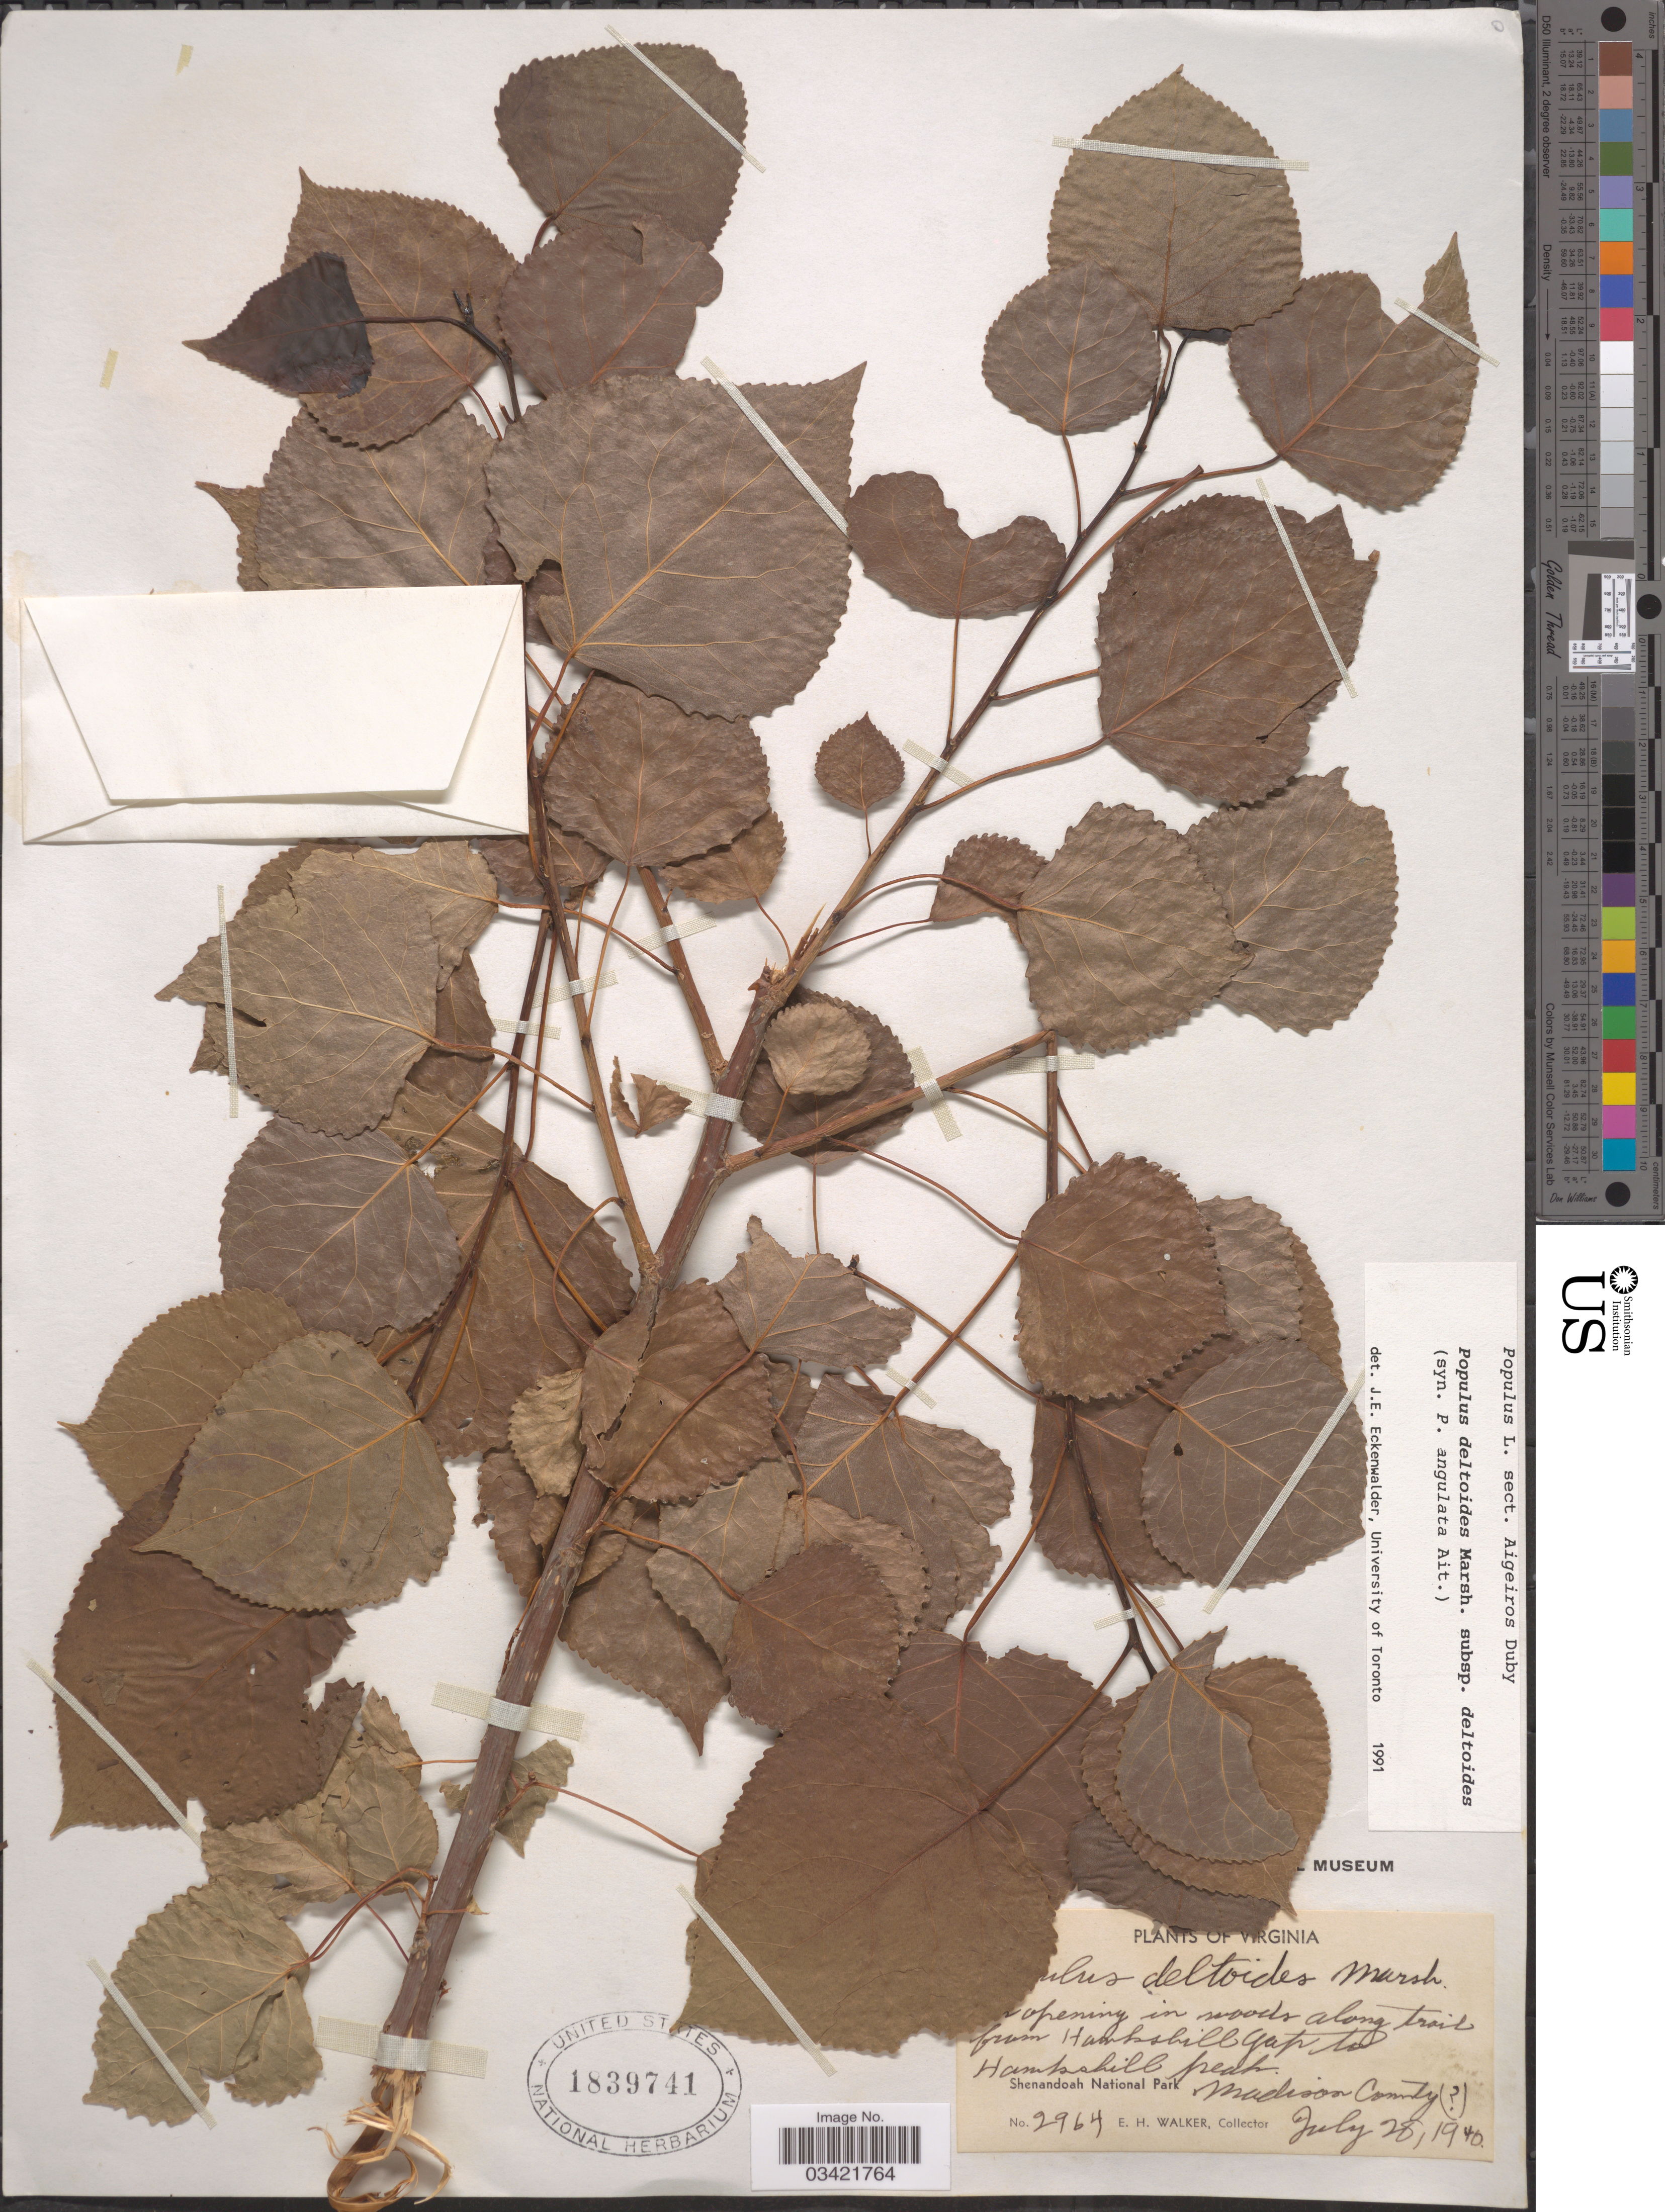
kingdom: Plantae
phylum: Tracheophyta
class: Magnoliopsida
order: Malpighiales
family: Salicaceae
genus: Populus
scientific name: Populus deltoides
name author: W. Bartram ex Marshall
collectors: E. H. Walker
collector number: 2964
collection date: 1940-07-28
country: United States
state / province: Virginia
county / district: Madison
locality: Along trail from Hawksbill Gap to Hawksbill peak. Shenandoah National Park, Madison County ( [unsure placement]).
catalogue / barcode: US 1839741